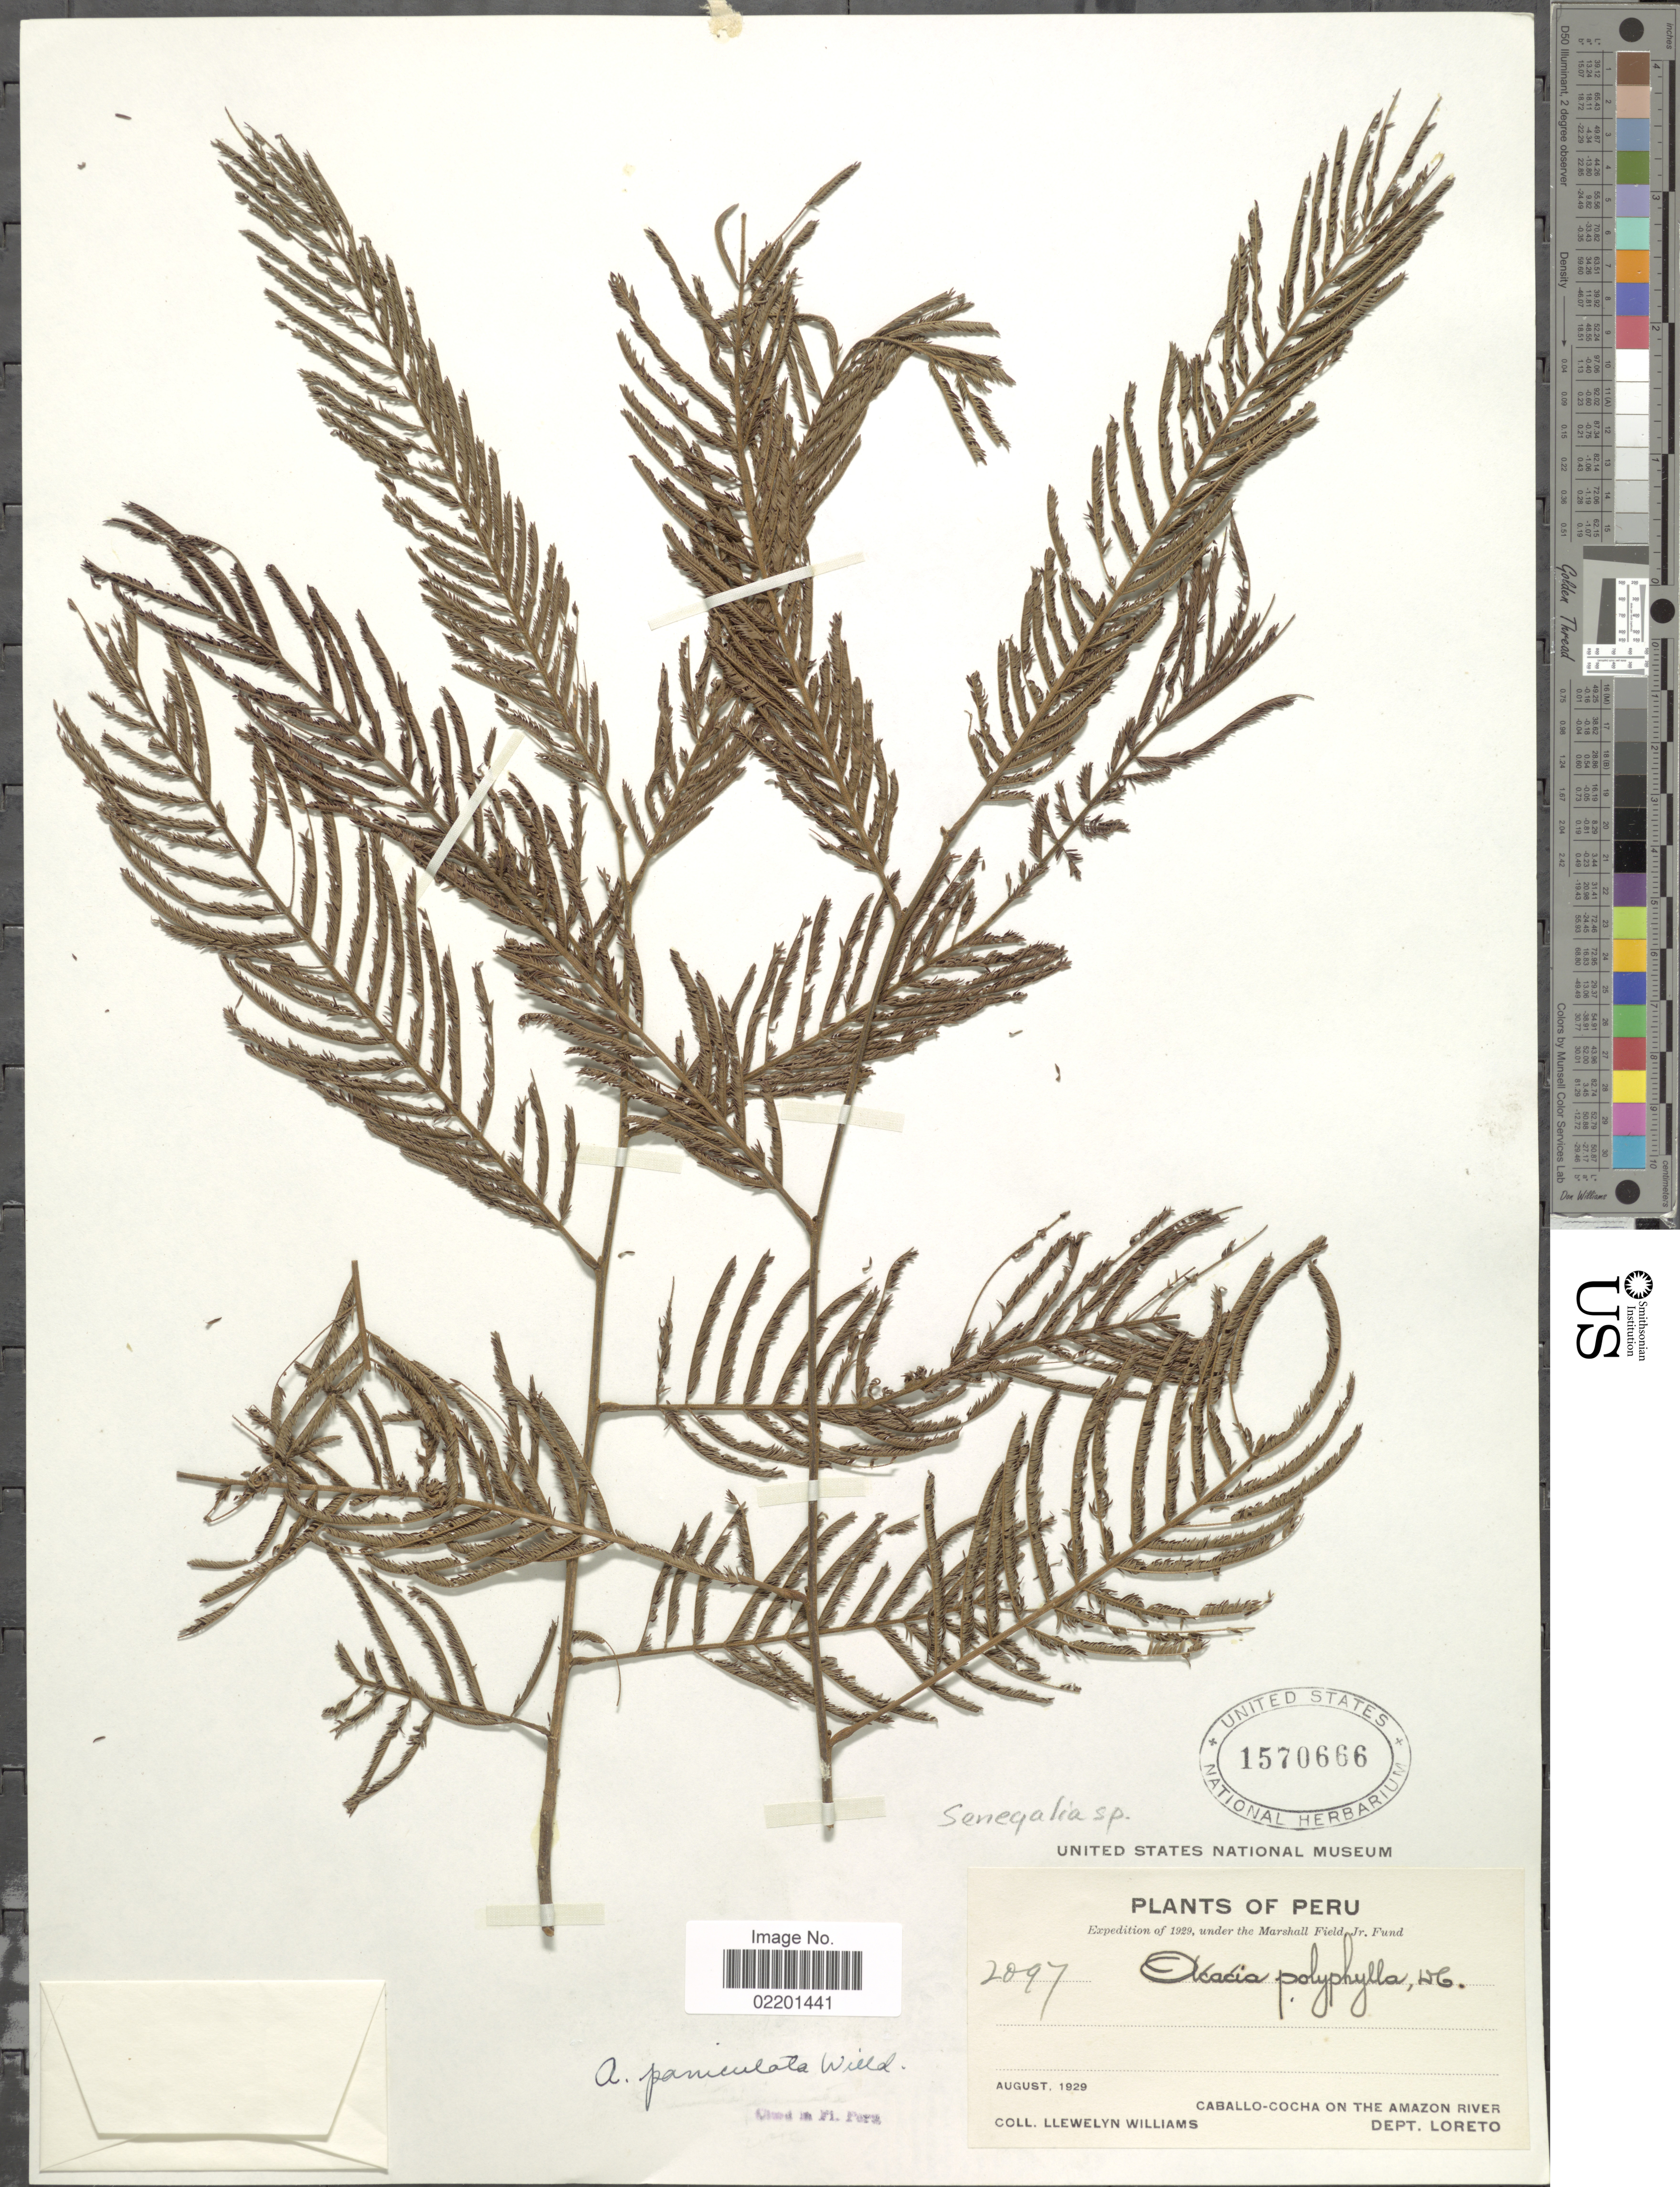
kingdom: Plantae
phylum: Tracheophyta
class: Magnoliopsida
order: Fabales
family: Fabaceae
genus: Senegalia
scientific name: Senegalia sp.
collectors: Ll. Williams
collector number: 2097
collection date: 1929-08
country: Peru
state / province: Loreto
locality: Caballo-Cocha on the Amazon River, Dept. Loreto.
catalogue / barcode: US 1570666